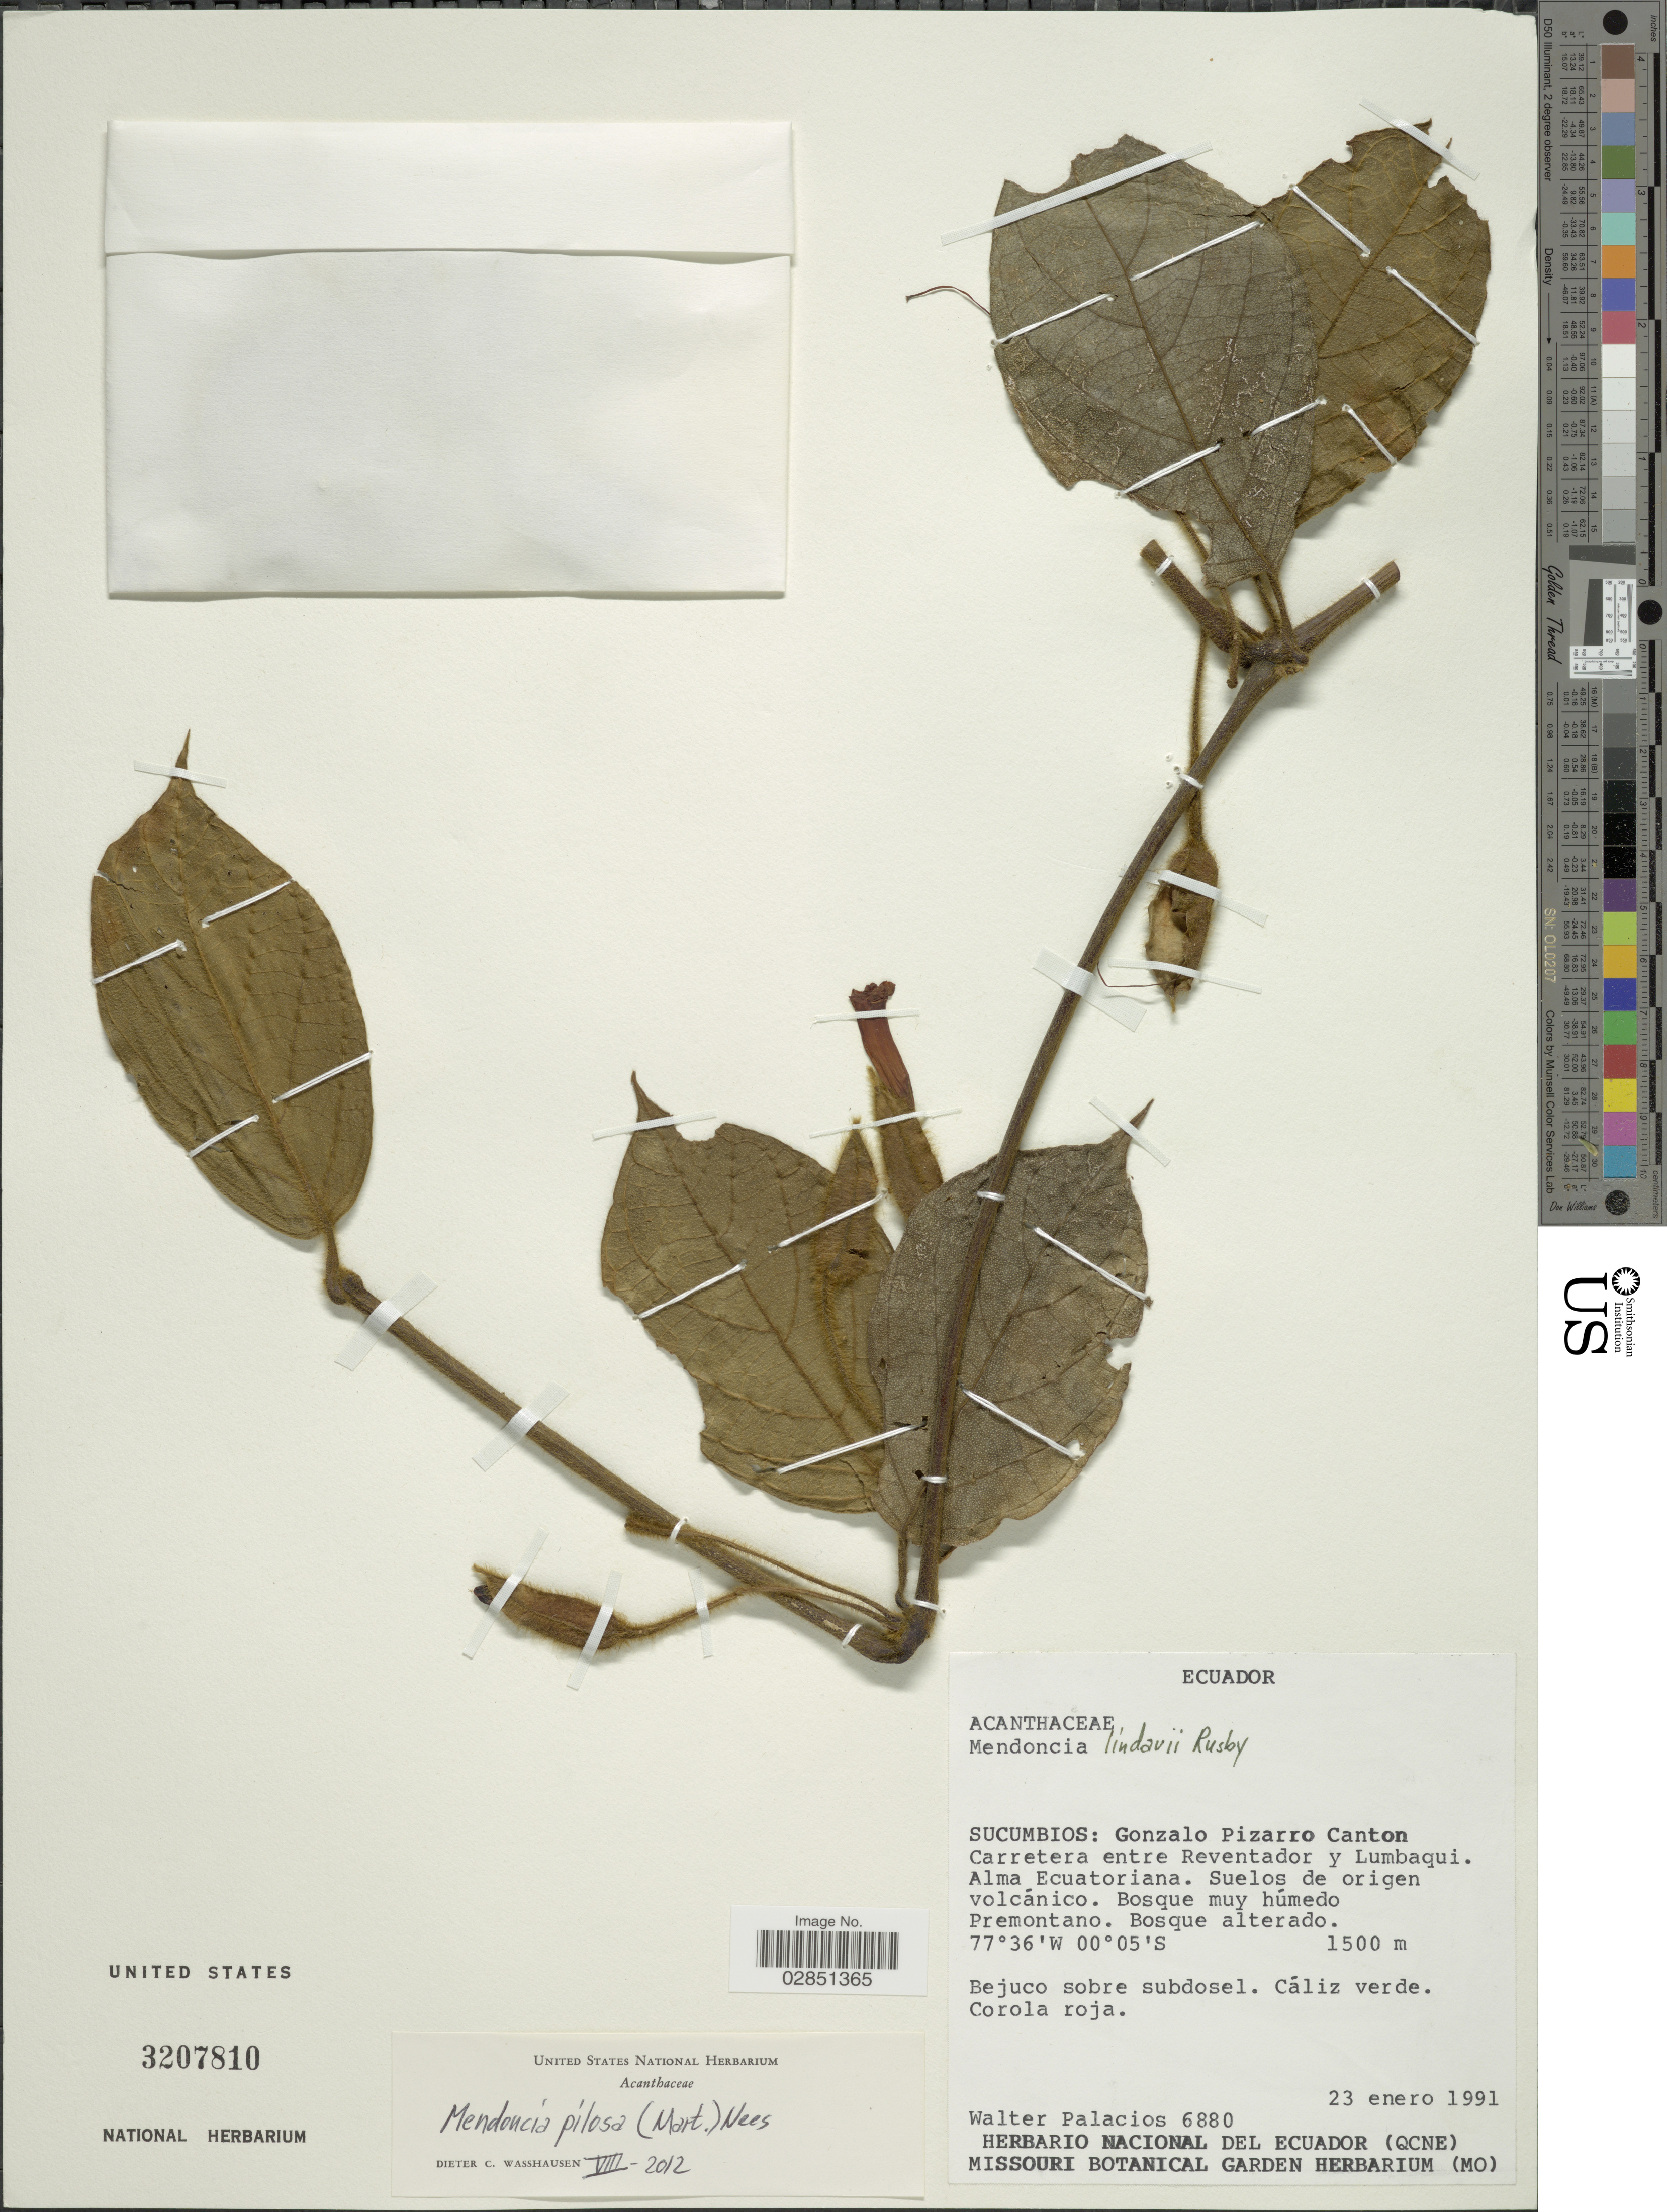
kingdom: Plantae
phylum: Tracheophyta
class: Magnoliopsida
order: Lamiales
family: Acanthaceae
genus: Mendoncia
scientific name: Mendoncia pilosa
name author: Mart.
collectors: W. Palacios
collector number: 6880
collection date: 1991-01-23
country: Ecuador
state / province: Sucumbíos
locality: Gonzalo Pizarro Canton. Carretera entre Reventador y Lumbaqui. Alma Ecuatoriana.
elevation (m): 1500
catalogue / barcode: US 3207810